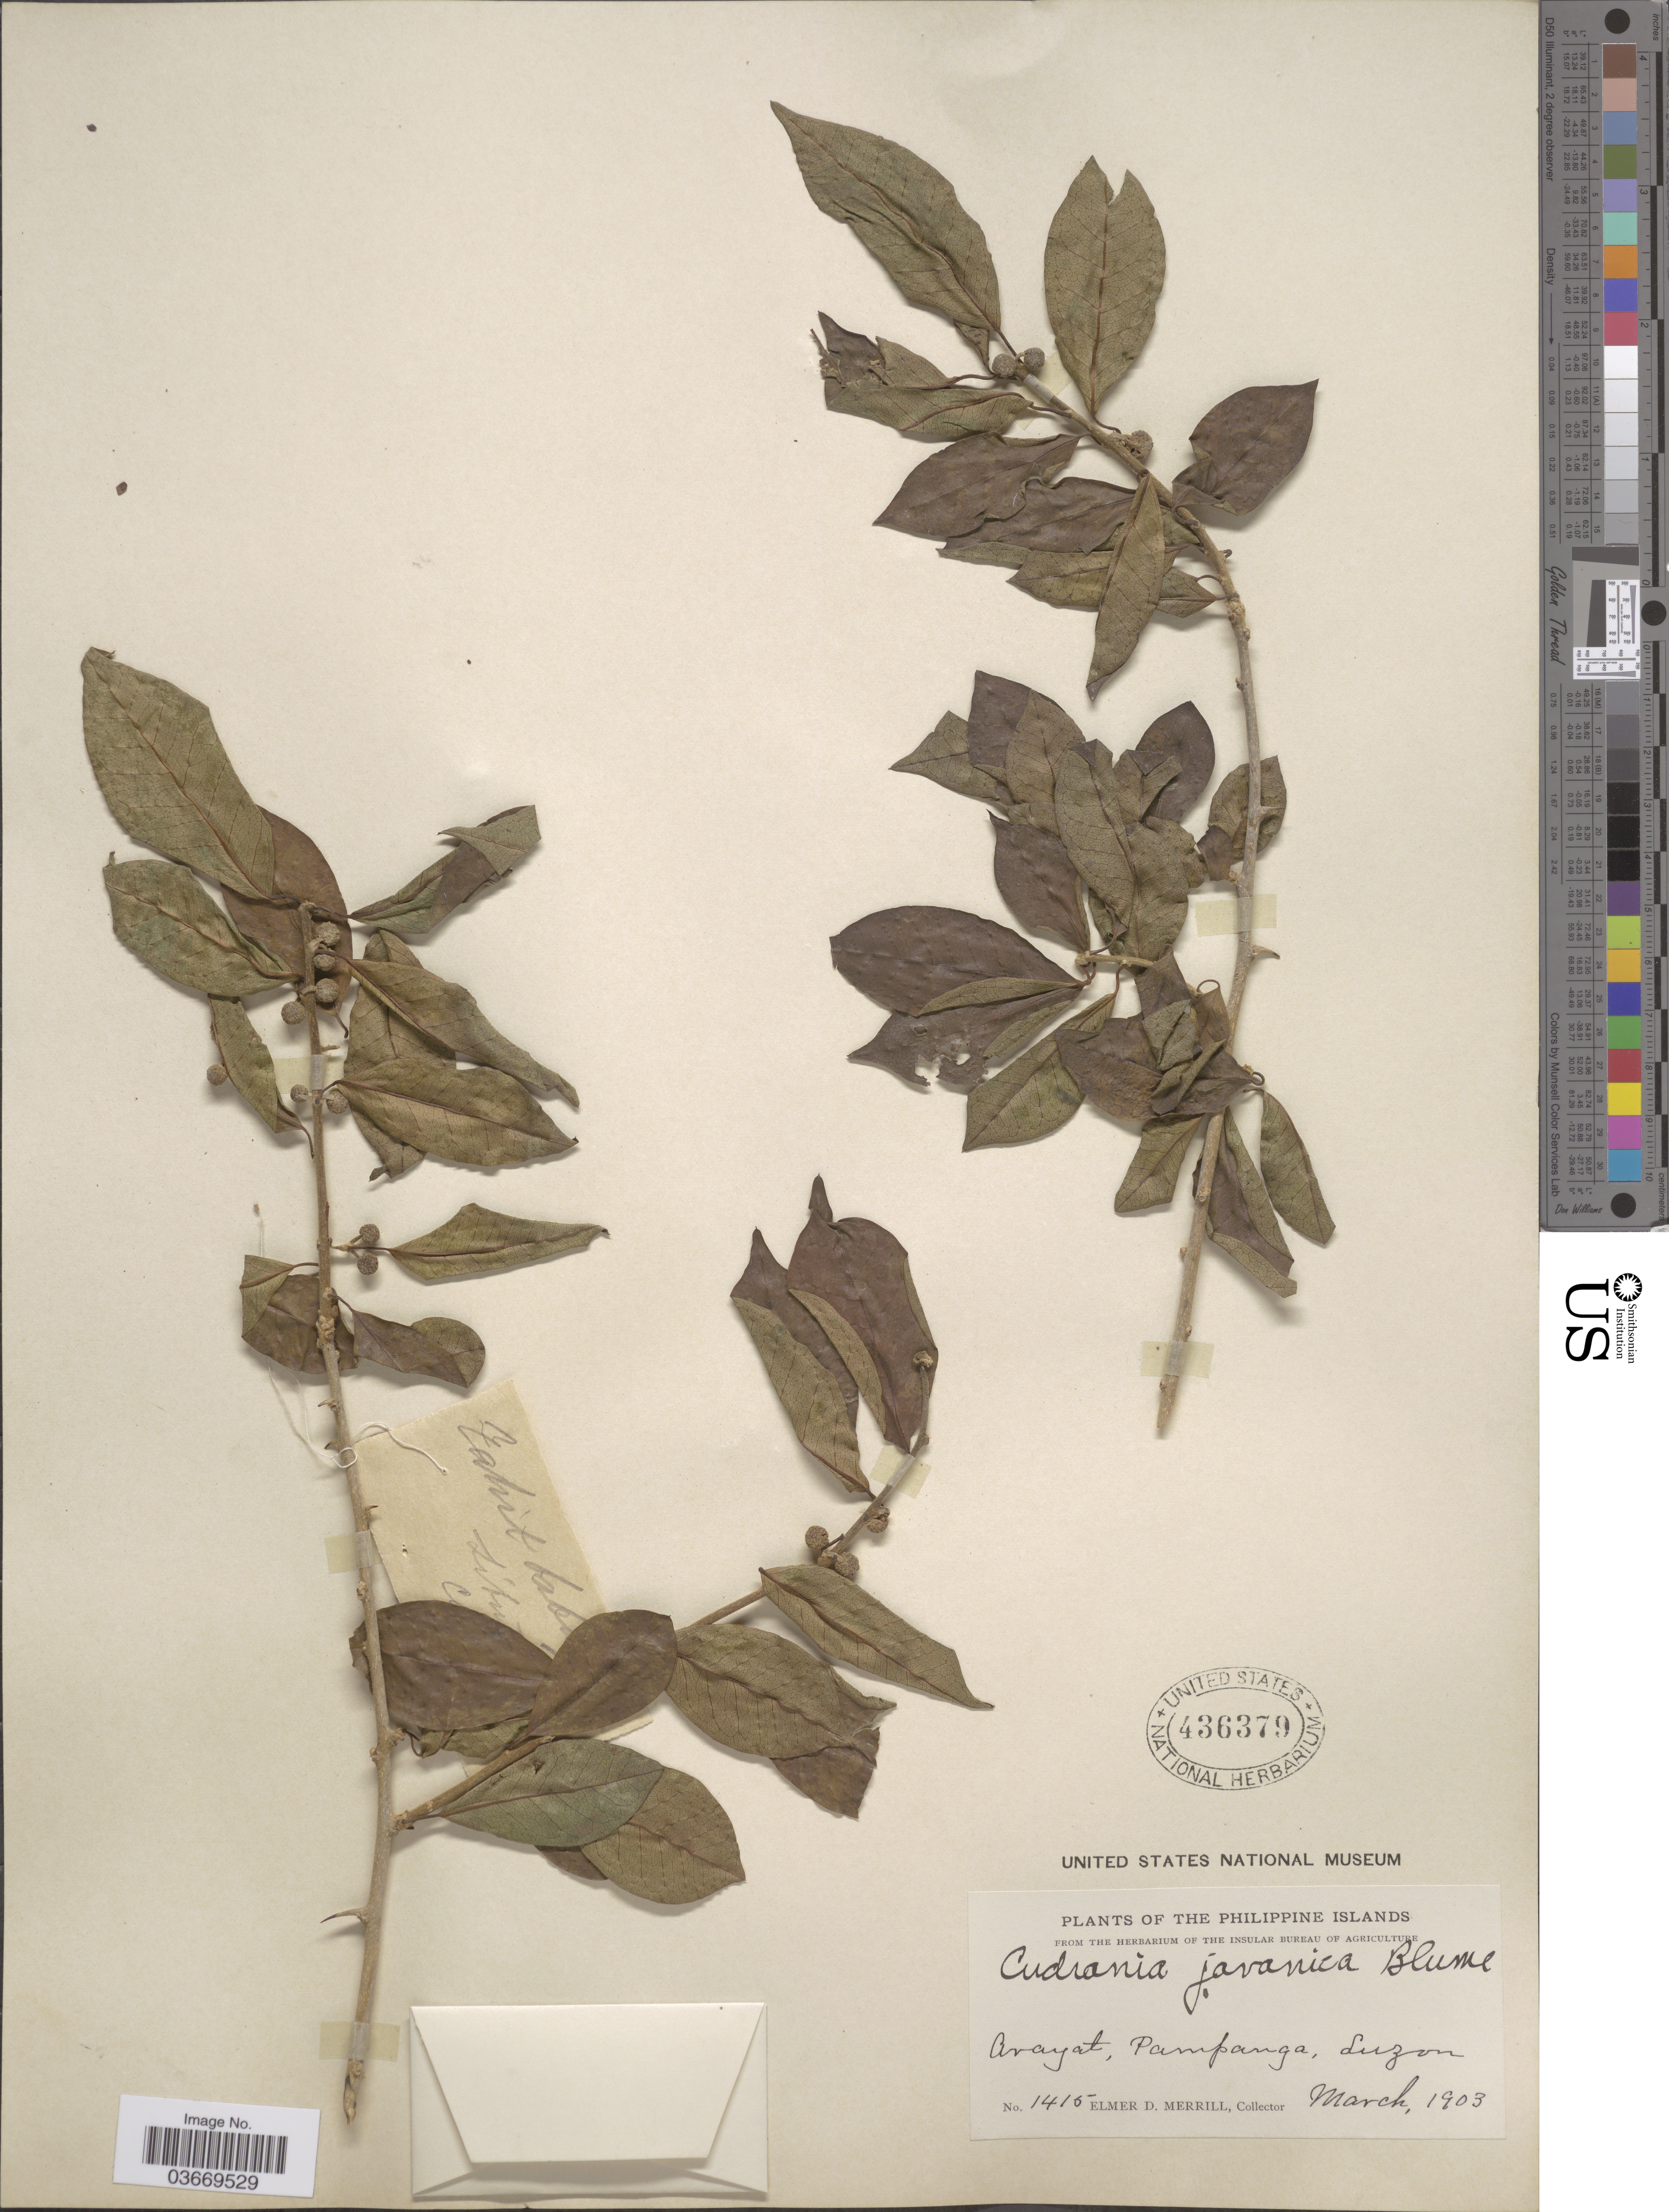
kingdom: Plantae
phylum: Tracheophyta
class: Magnoliopsida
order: Rosales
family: Moraceae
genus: Maclura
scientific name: Maclura cochinchinensis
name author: (Lour.) Corner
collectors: E. D. Merrill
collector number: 1415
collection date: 1903-03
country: Philippines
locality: The Philippine Islands. Arayat, Pampanga, Luzon.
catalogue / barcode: US 436379